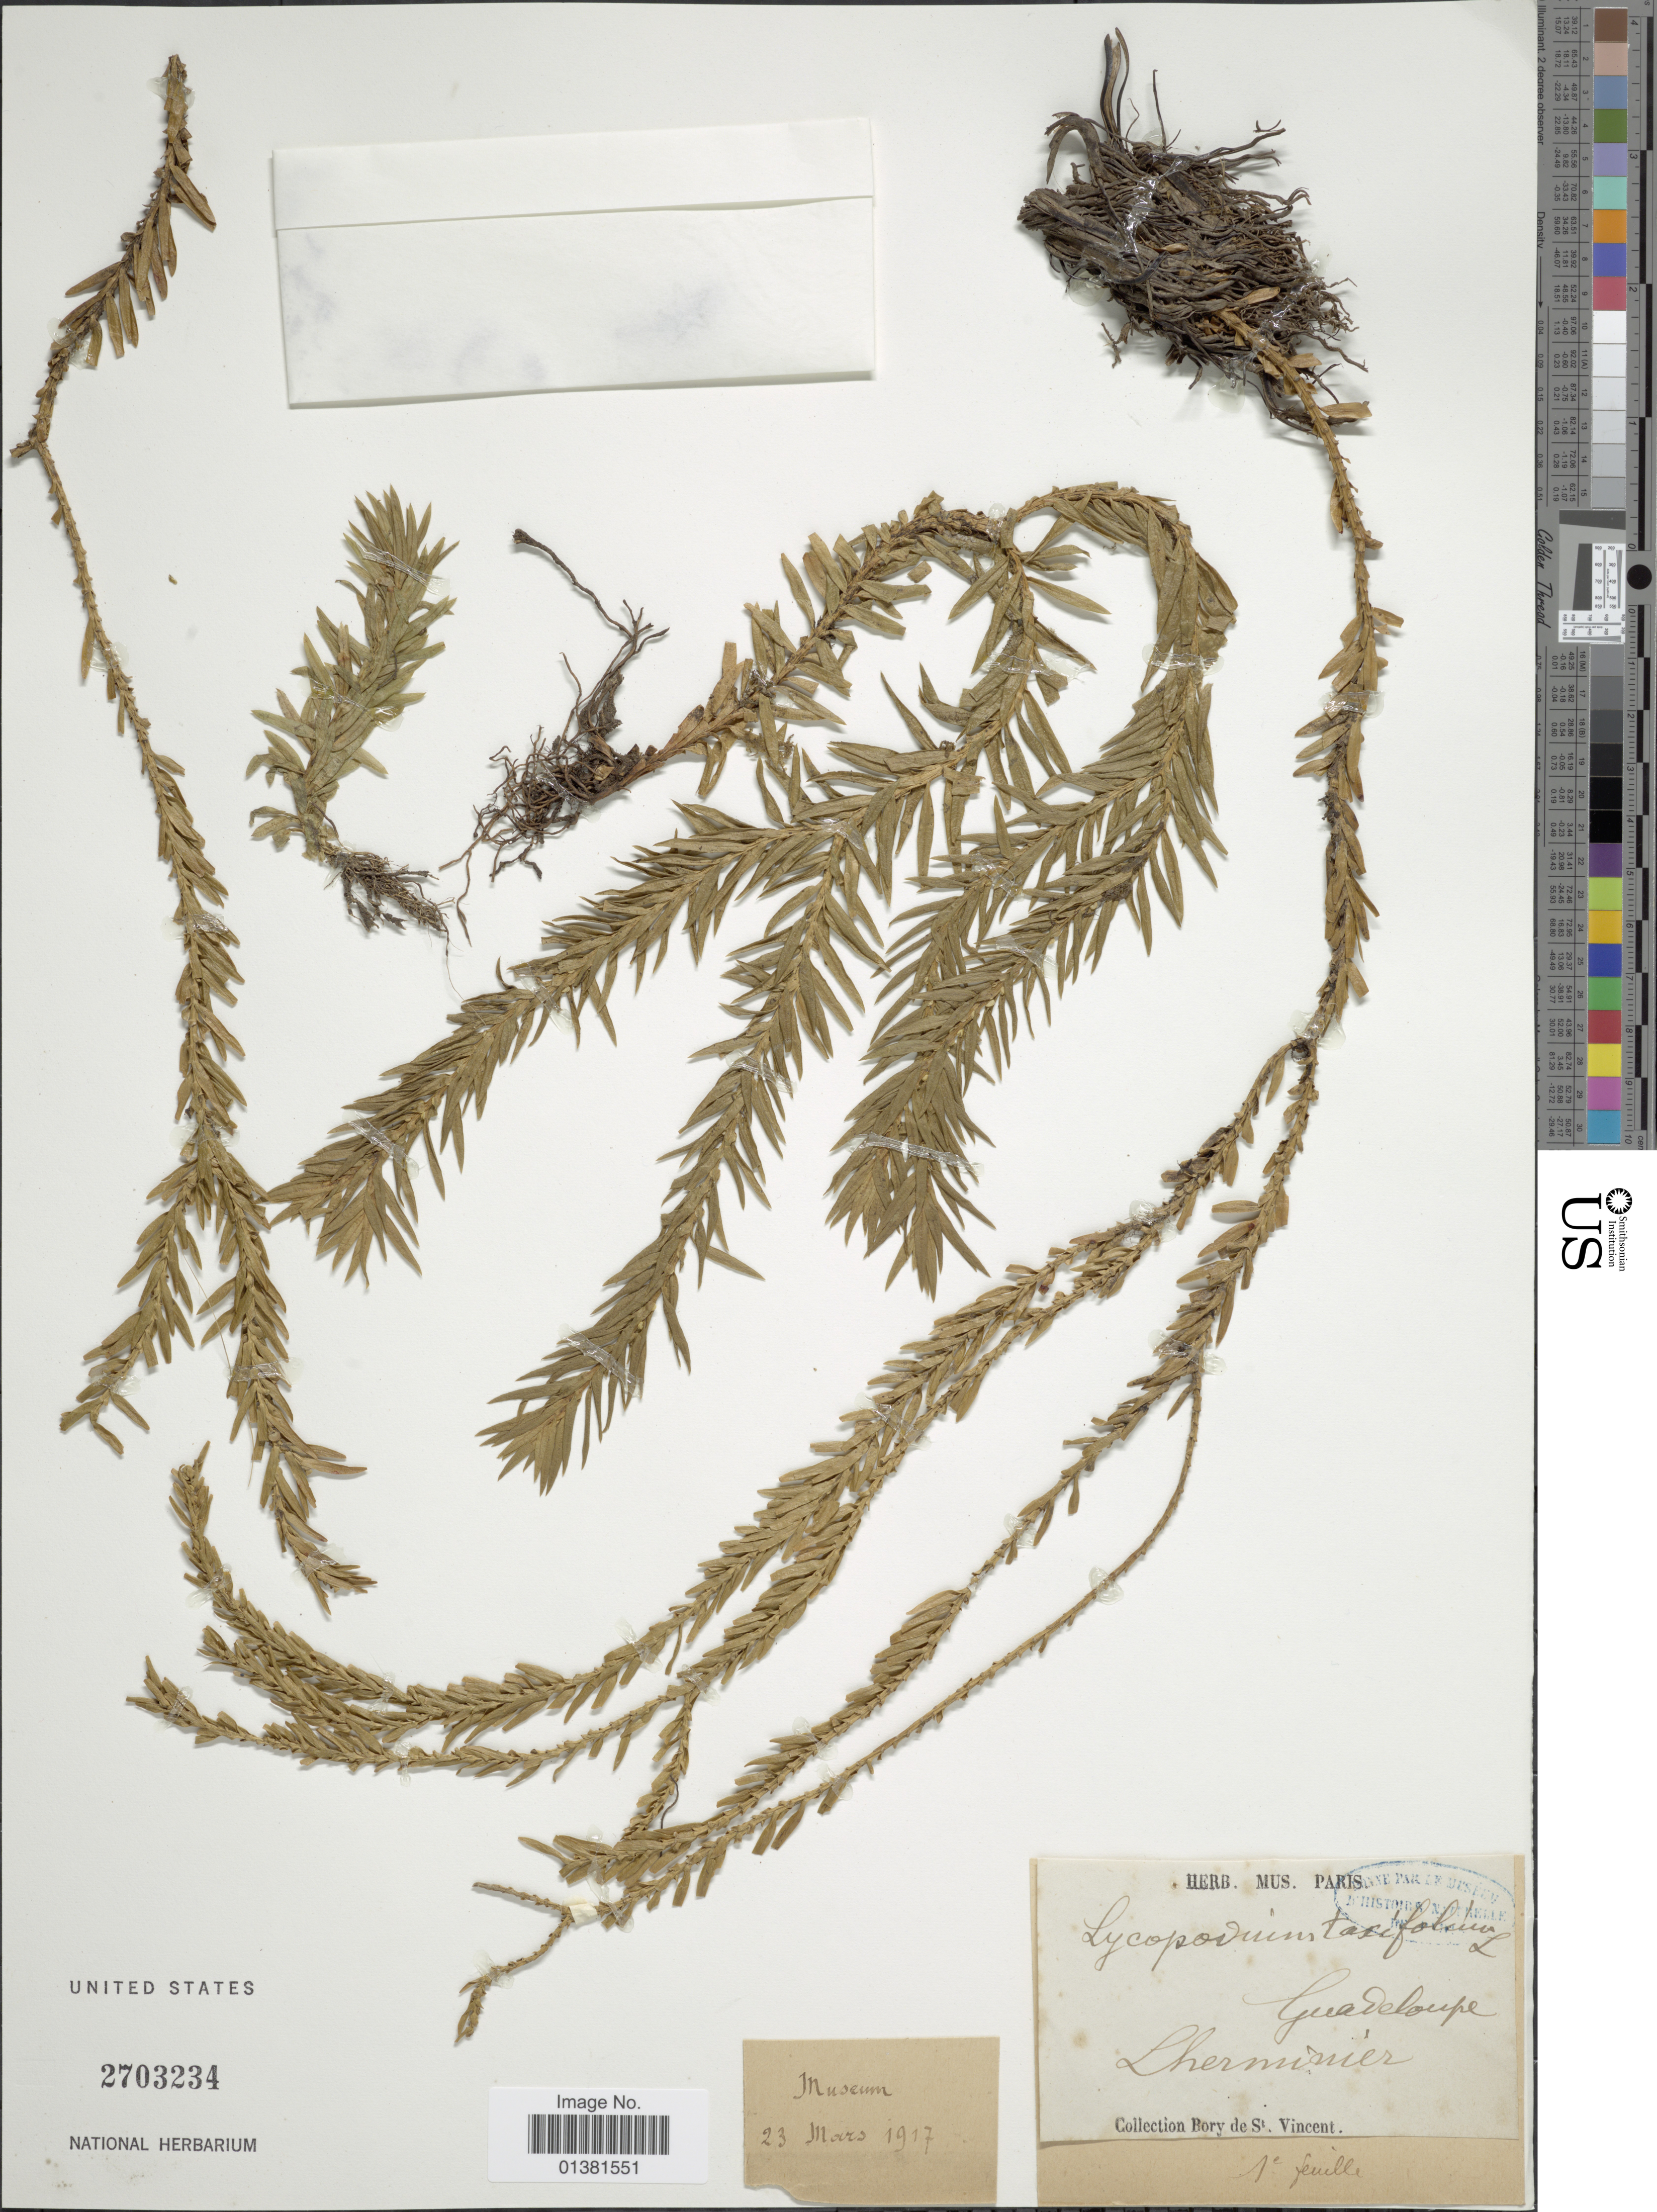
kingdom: Plantae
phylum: Tracheophyta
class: Lycopodiopsida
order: Lycopodiales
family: Lycopodiaceae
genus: Phlegmariurus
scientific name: Phlegmariurus taxifolius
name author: (Sw.) Á. Löve & D. Löve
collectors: -. L'Herminier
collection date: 1917-03-23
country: Guadeloupe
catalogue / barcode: US 2703234